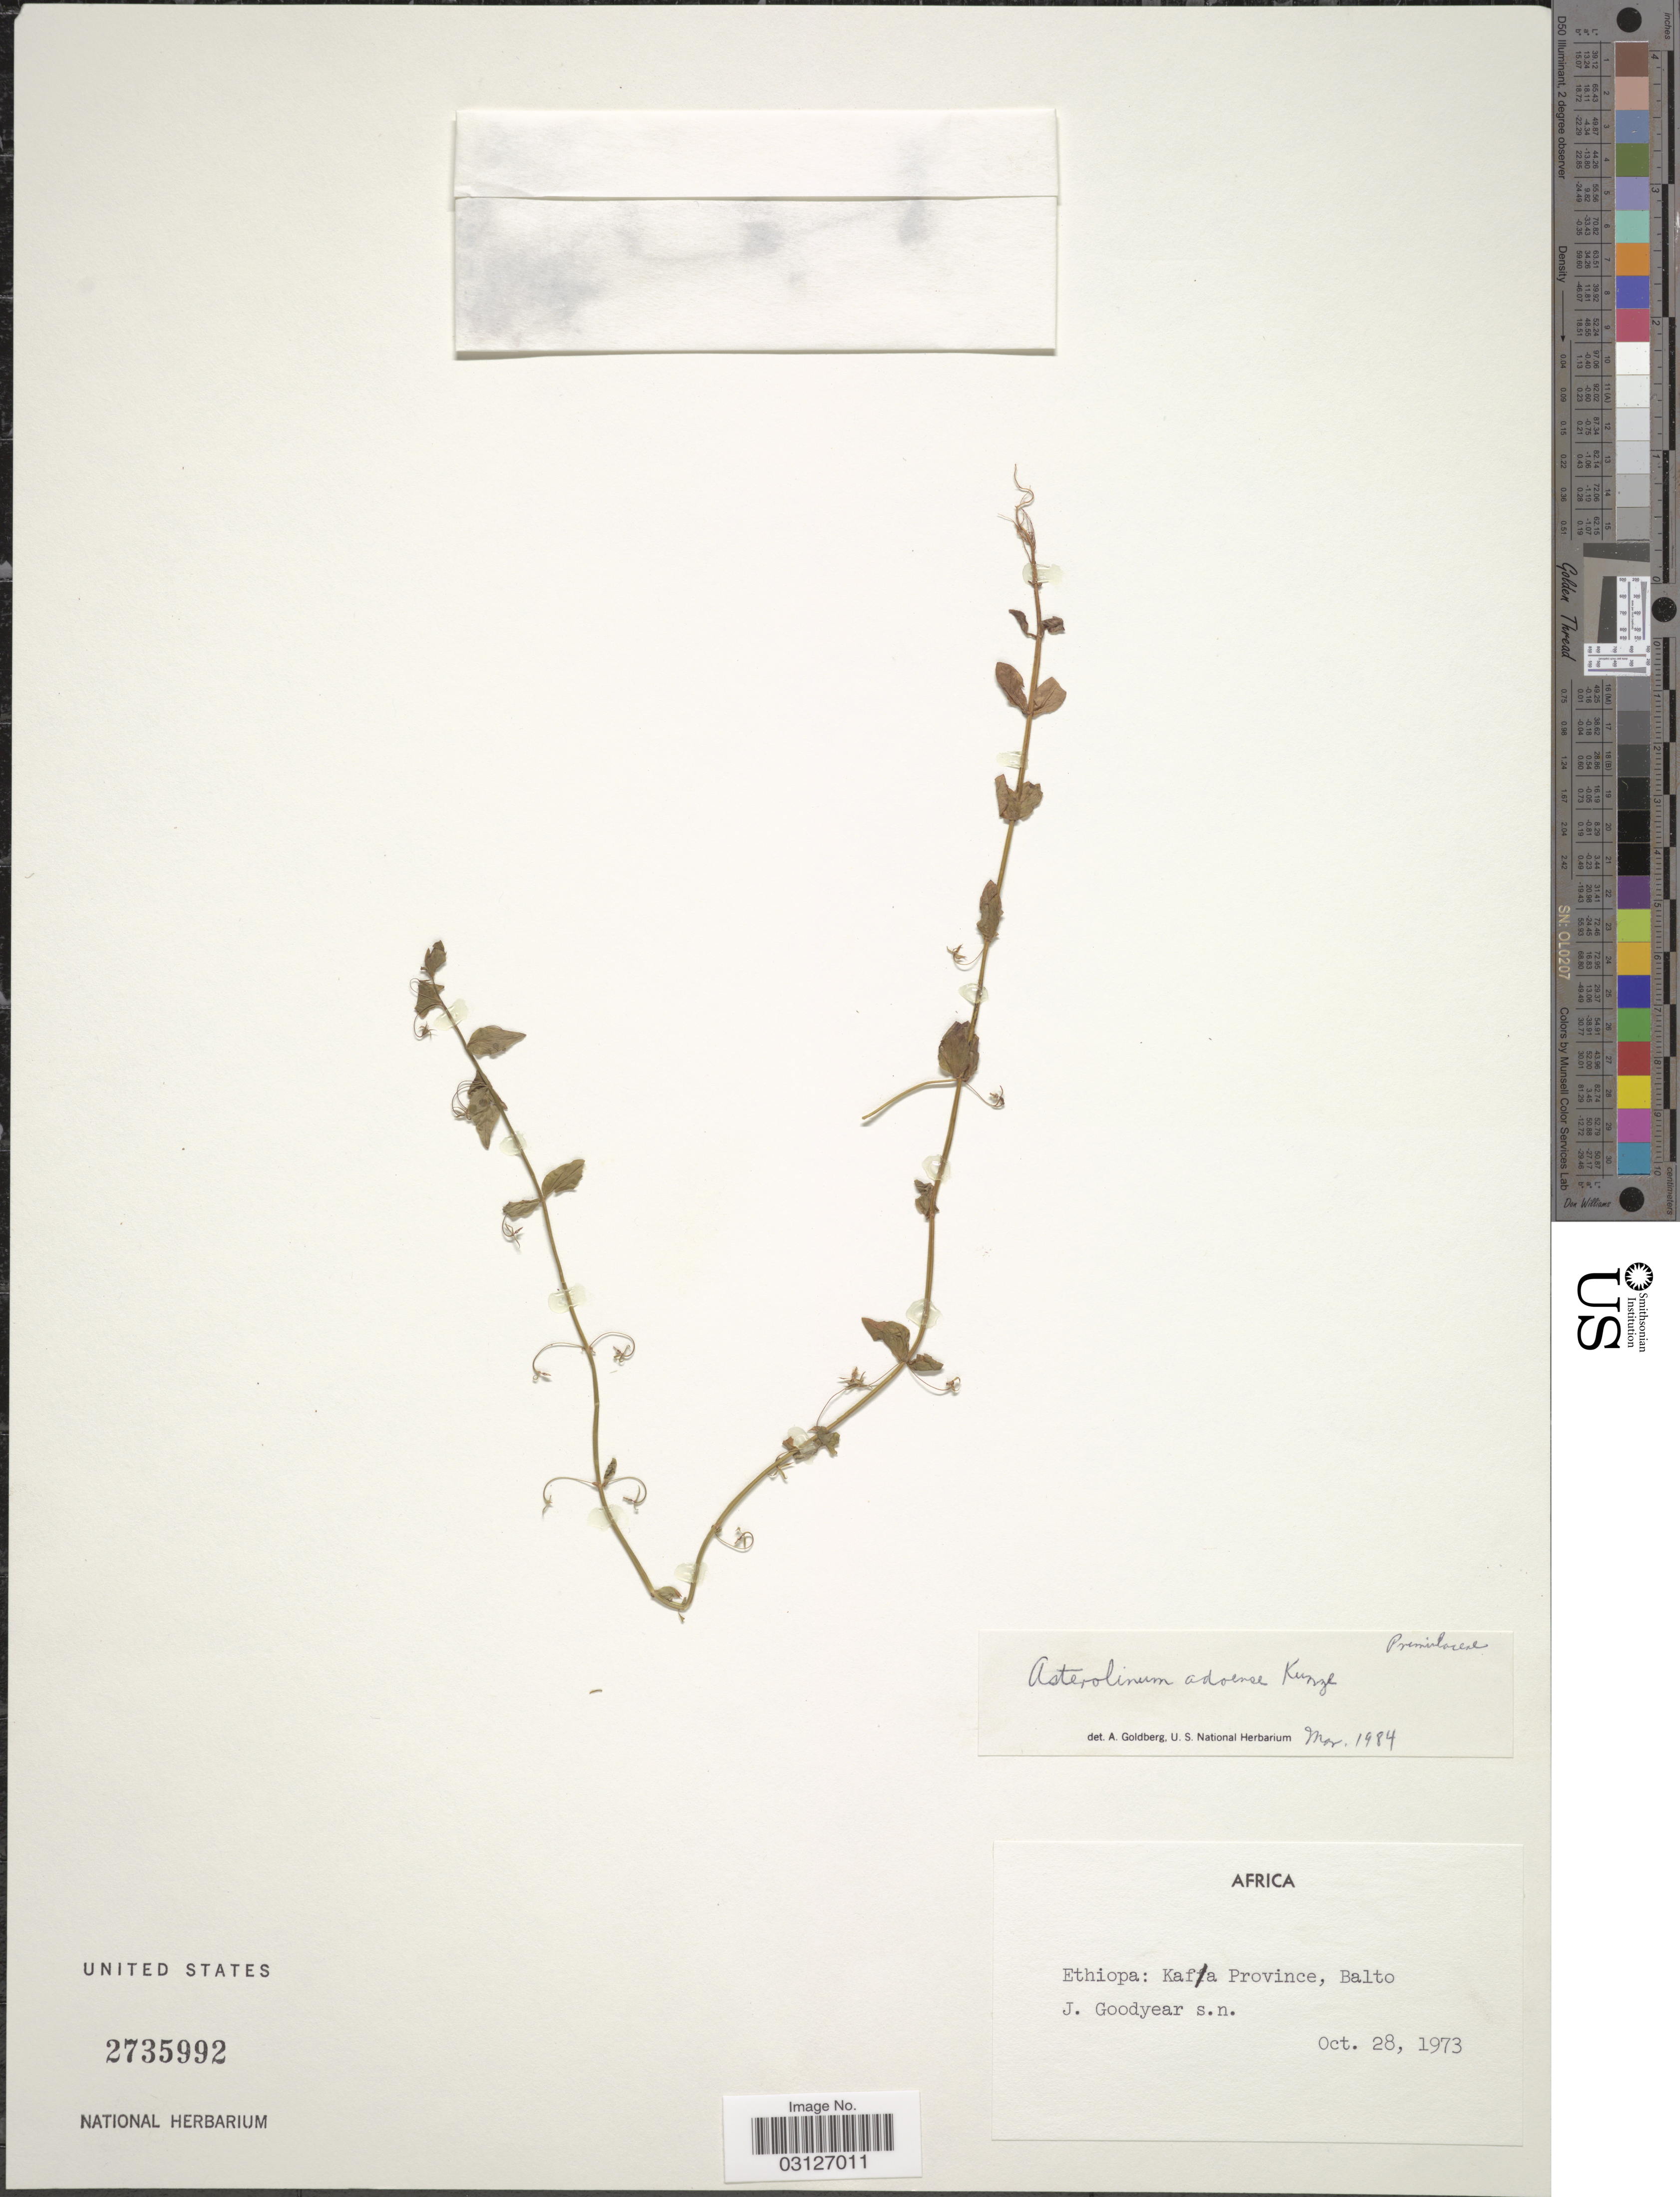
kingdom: Plantae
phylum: Tracheophyta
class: Magnoliopsida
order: Ericales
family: Primulaceae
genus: Asterolinon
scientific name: Asterolinon adoense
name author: Kunze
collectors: J. Goodyear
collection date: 1973-10-28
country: Ethiopia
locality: Kafa Province, Balto.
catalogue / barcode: US 2735992